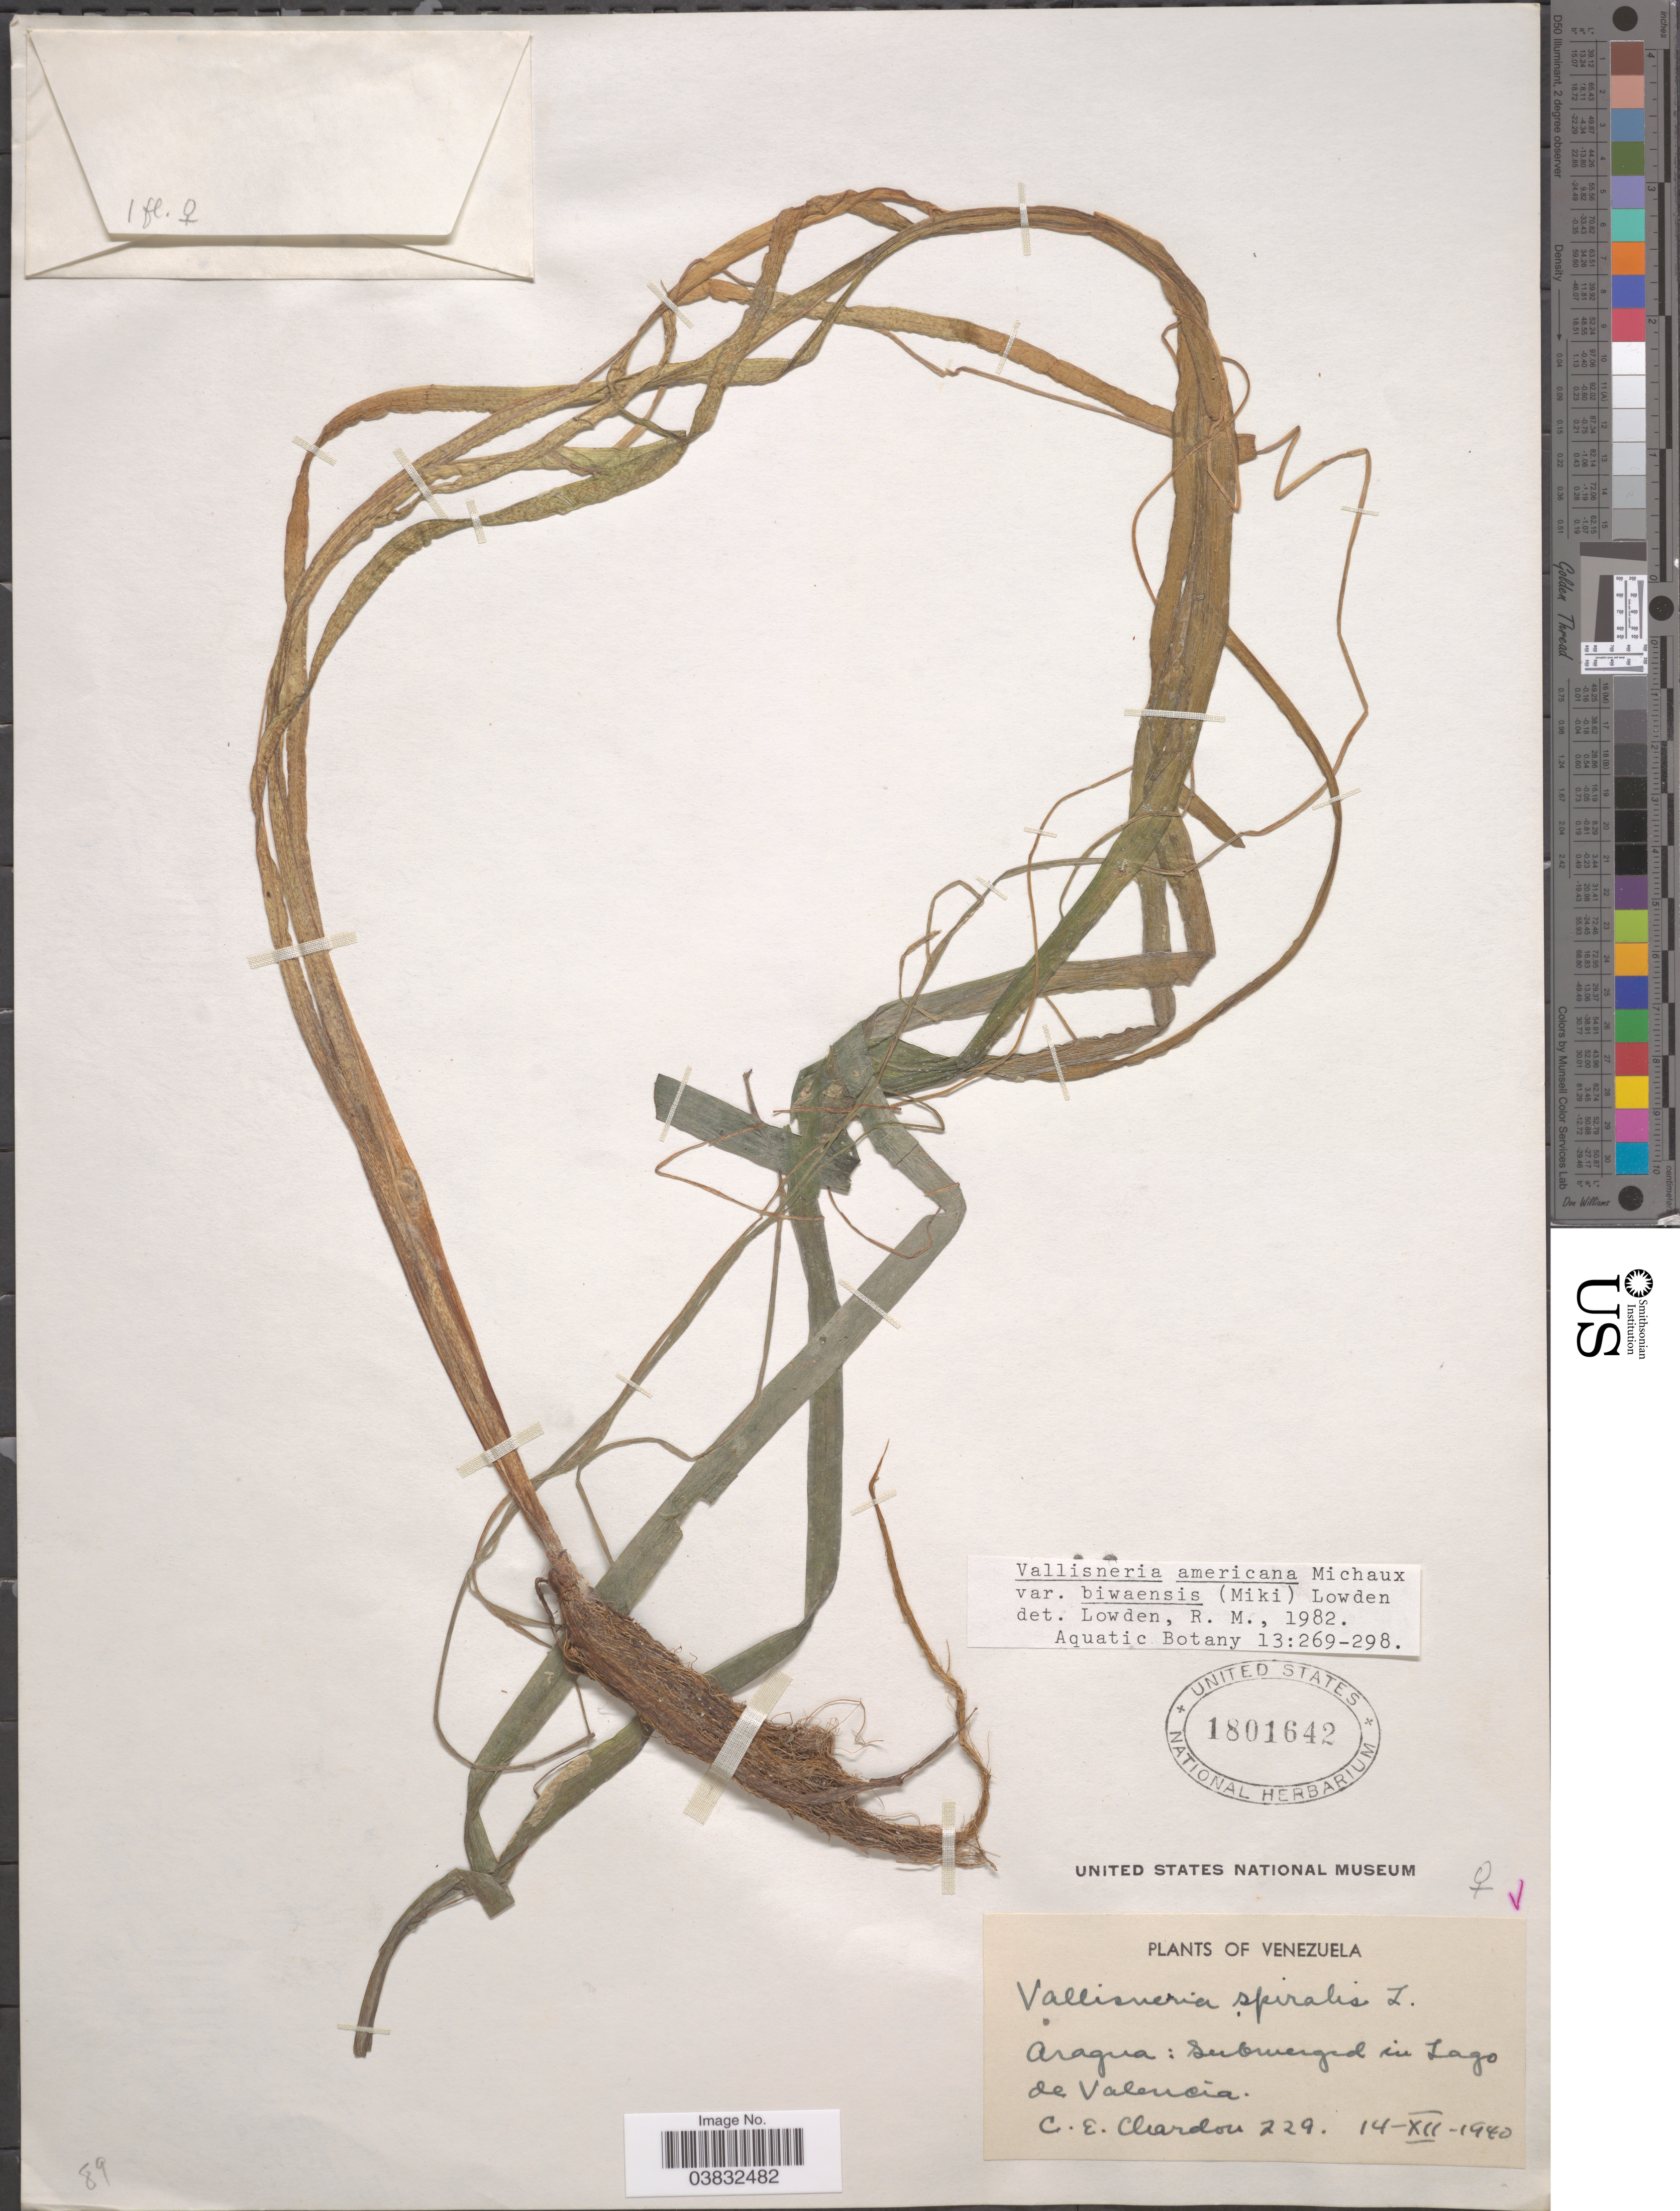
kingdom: Plantae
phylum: Tracheophyta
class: Liliopsida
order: Alismatales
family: Hydrocharitaceae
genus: Vallisneria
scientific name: Vallisneria americana var. biwaensis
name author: (Miki) Lowden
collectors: C. E. Chardón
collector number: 229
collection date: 1940-12-14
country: Venezuela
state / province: Aragua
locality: Submerged in Lago de Valencia.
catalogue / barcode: US 1801642